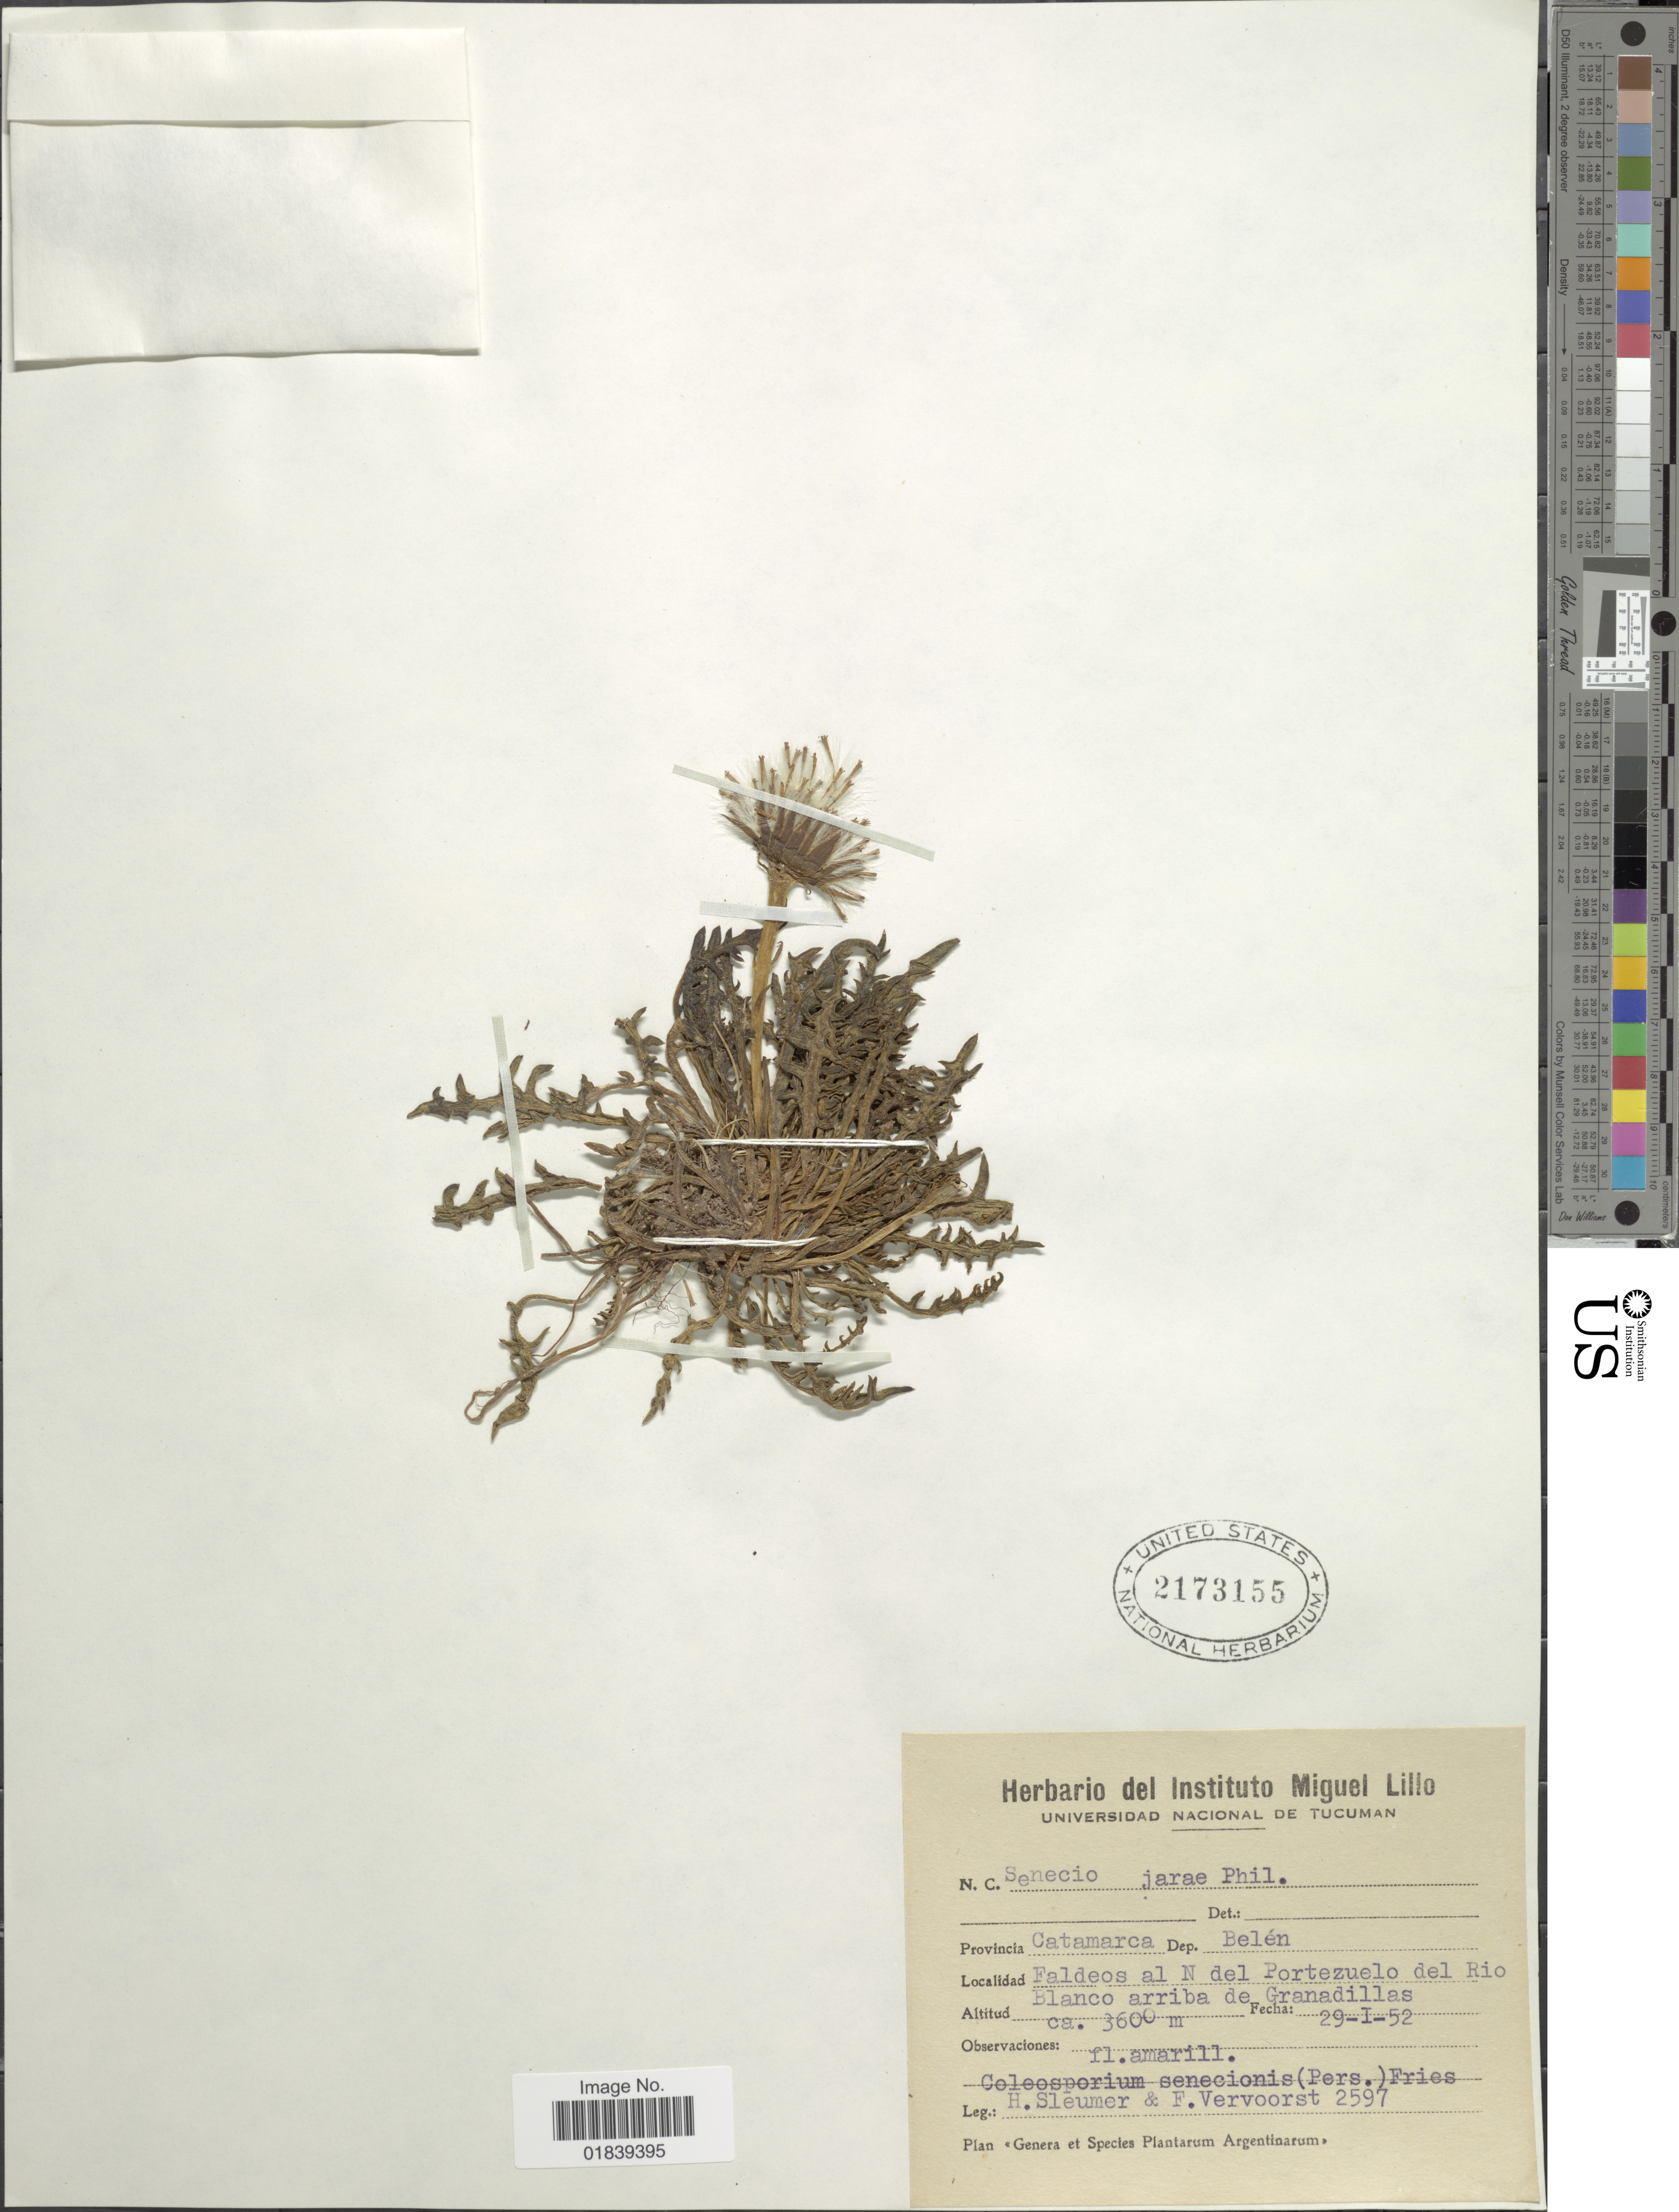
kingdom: Plantae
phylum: Tracheophyta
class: Magnoliopsida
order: Asterales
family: Asteraceae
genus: Senecio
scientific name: Senecio jarae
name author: Phil.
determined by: Salomon, Luciana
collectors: H. O. Sleumer & F. Vervoorst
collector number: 2597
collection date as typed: Transcribed d/m/y: 29/1/52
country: Argentina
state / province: Catamarca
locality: Dep. Belen, Faldeos al N del Portezuelo del Rio Blanco arriba de Granadillas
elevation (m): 36000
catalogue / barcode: US 2173155